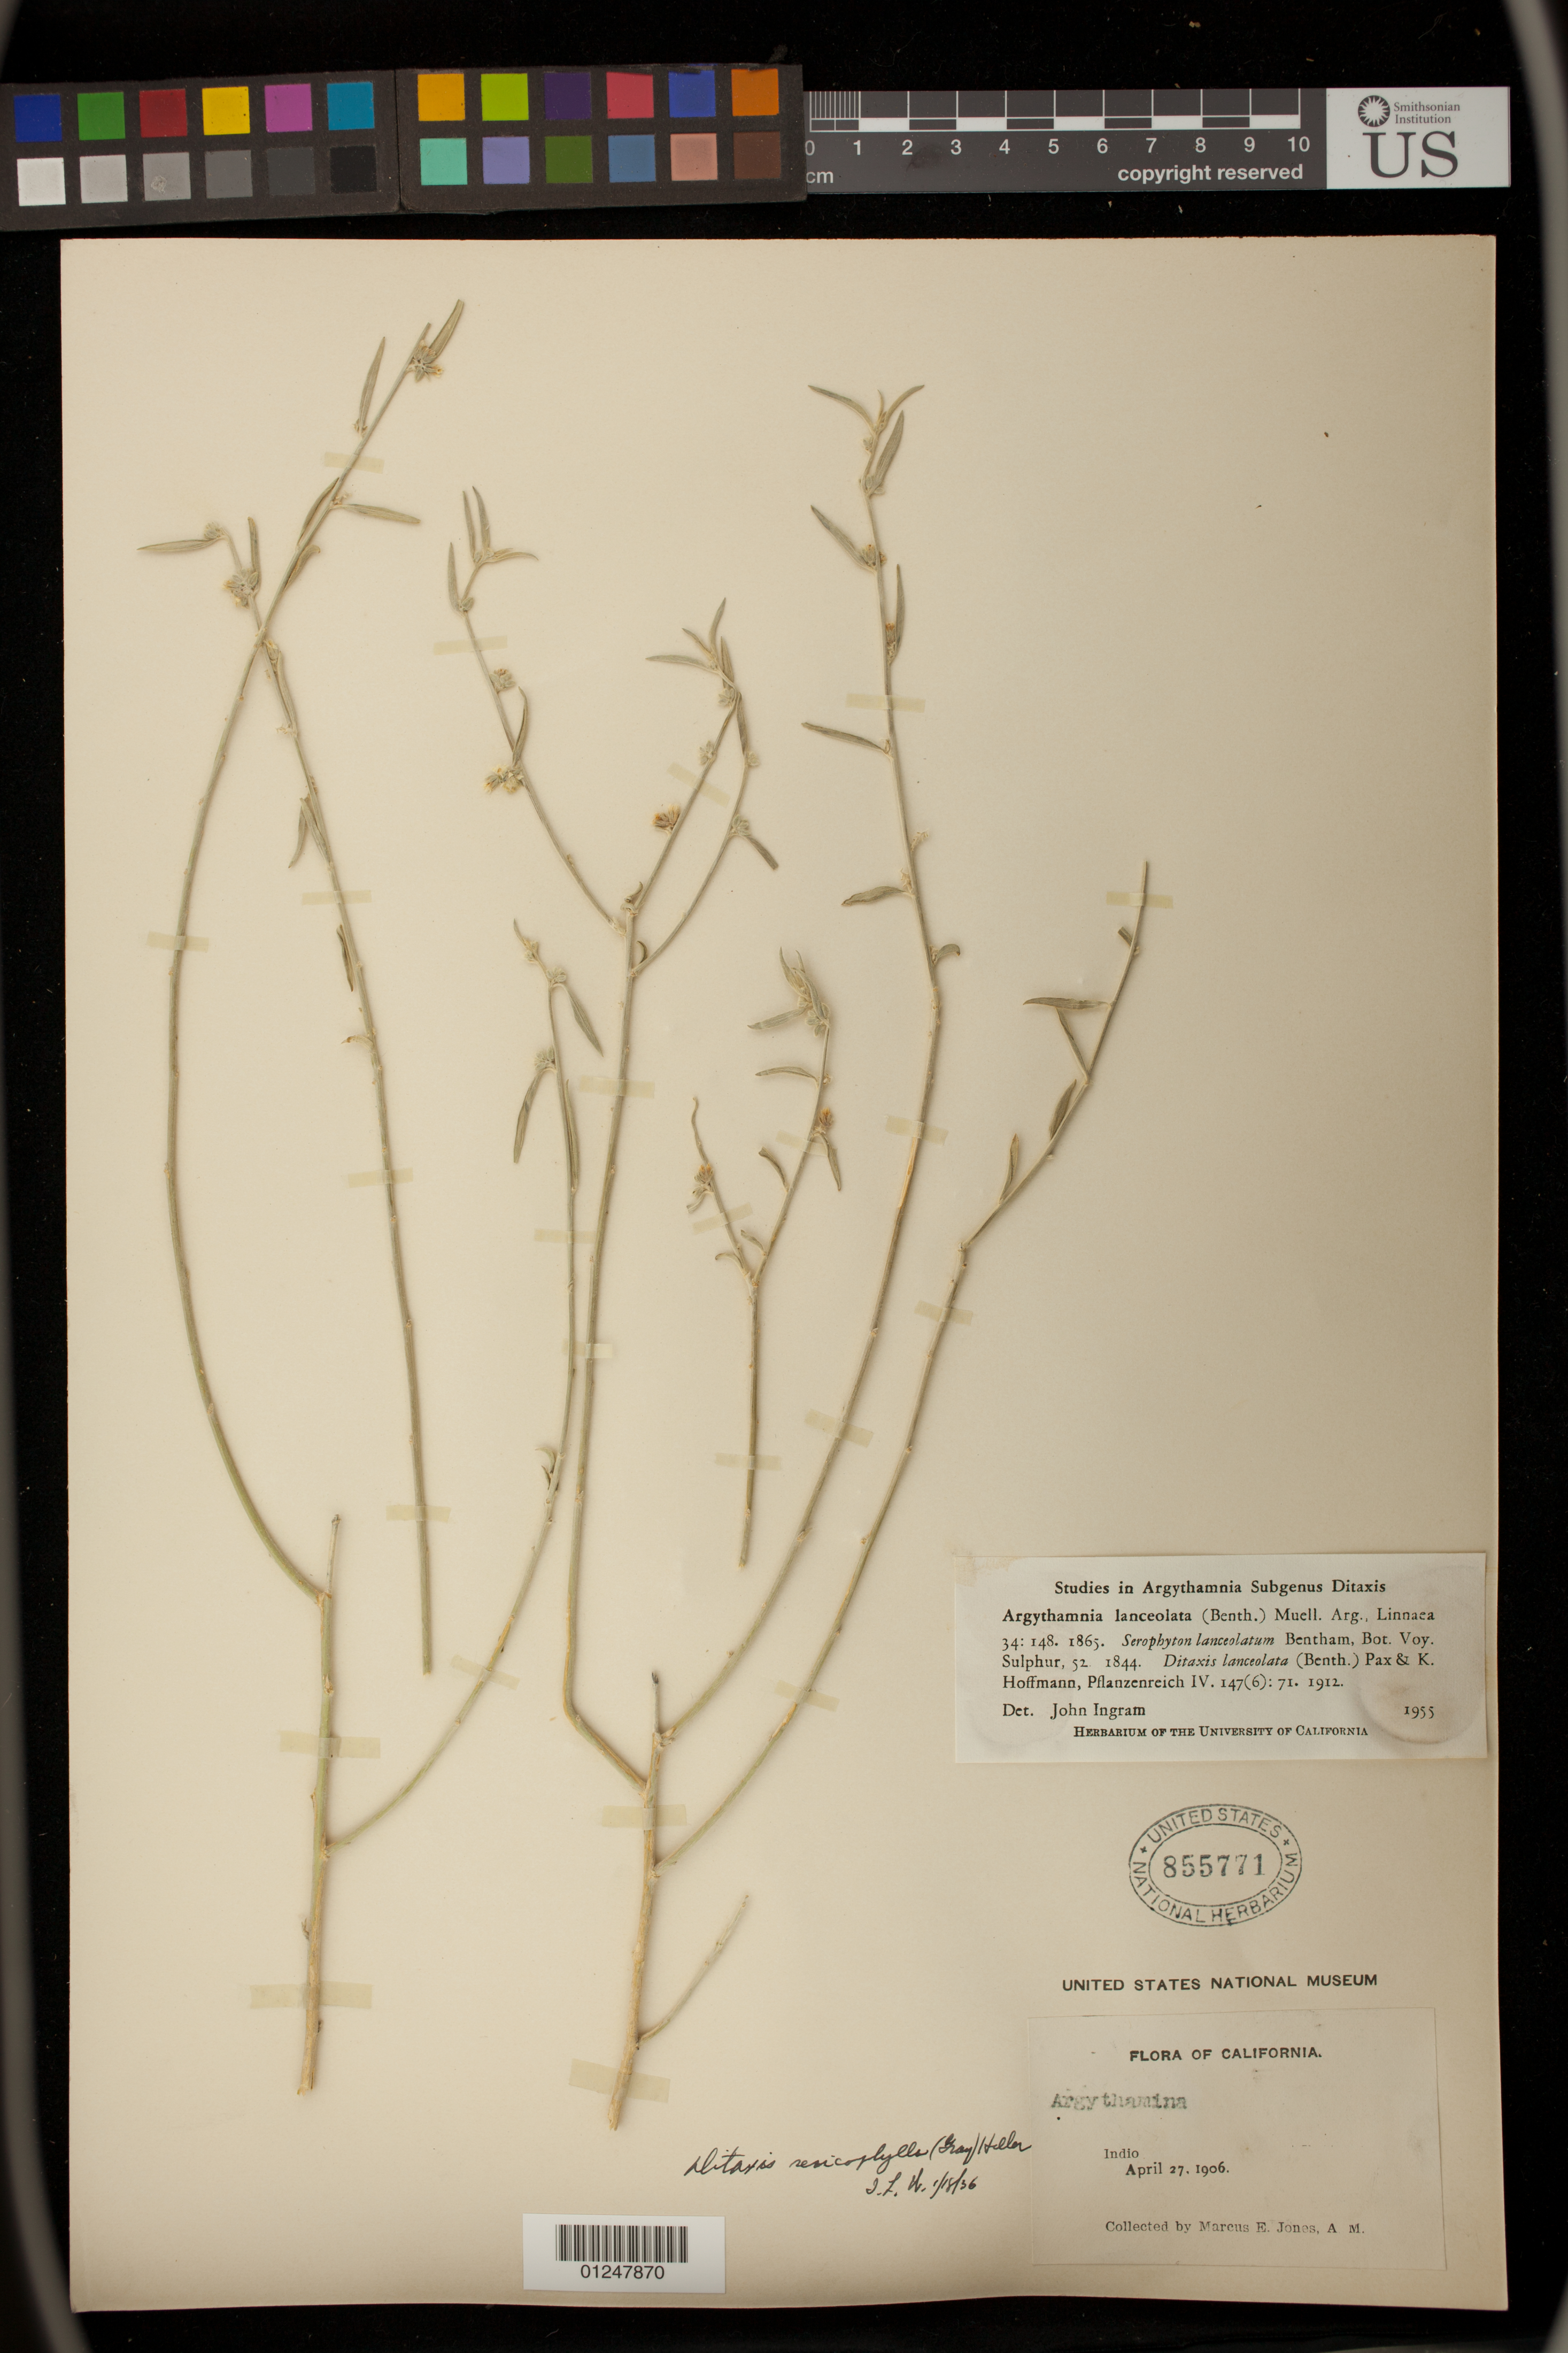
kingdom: Plantae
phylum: Tracheophyta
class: Magnoliopsida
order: Malpighiales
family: Euphorbiaceae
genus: Argythamnia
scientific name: Argythamnia lanceolata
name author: (Benth.) Müll. Arg.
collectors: M. E. Jones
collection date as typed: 27 Apr 1906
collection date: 1906-04-27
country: United States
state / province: California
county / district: Riverside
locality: Indio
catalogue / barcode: US 855771